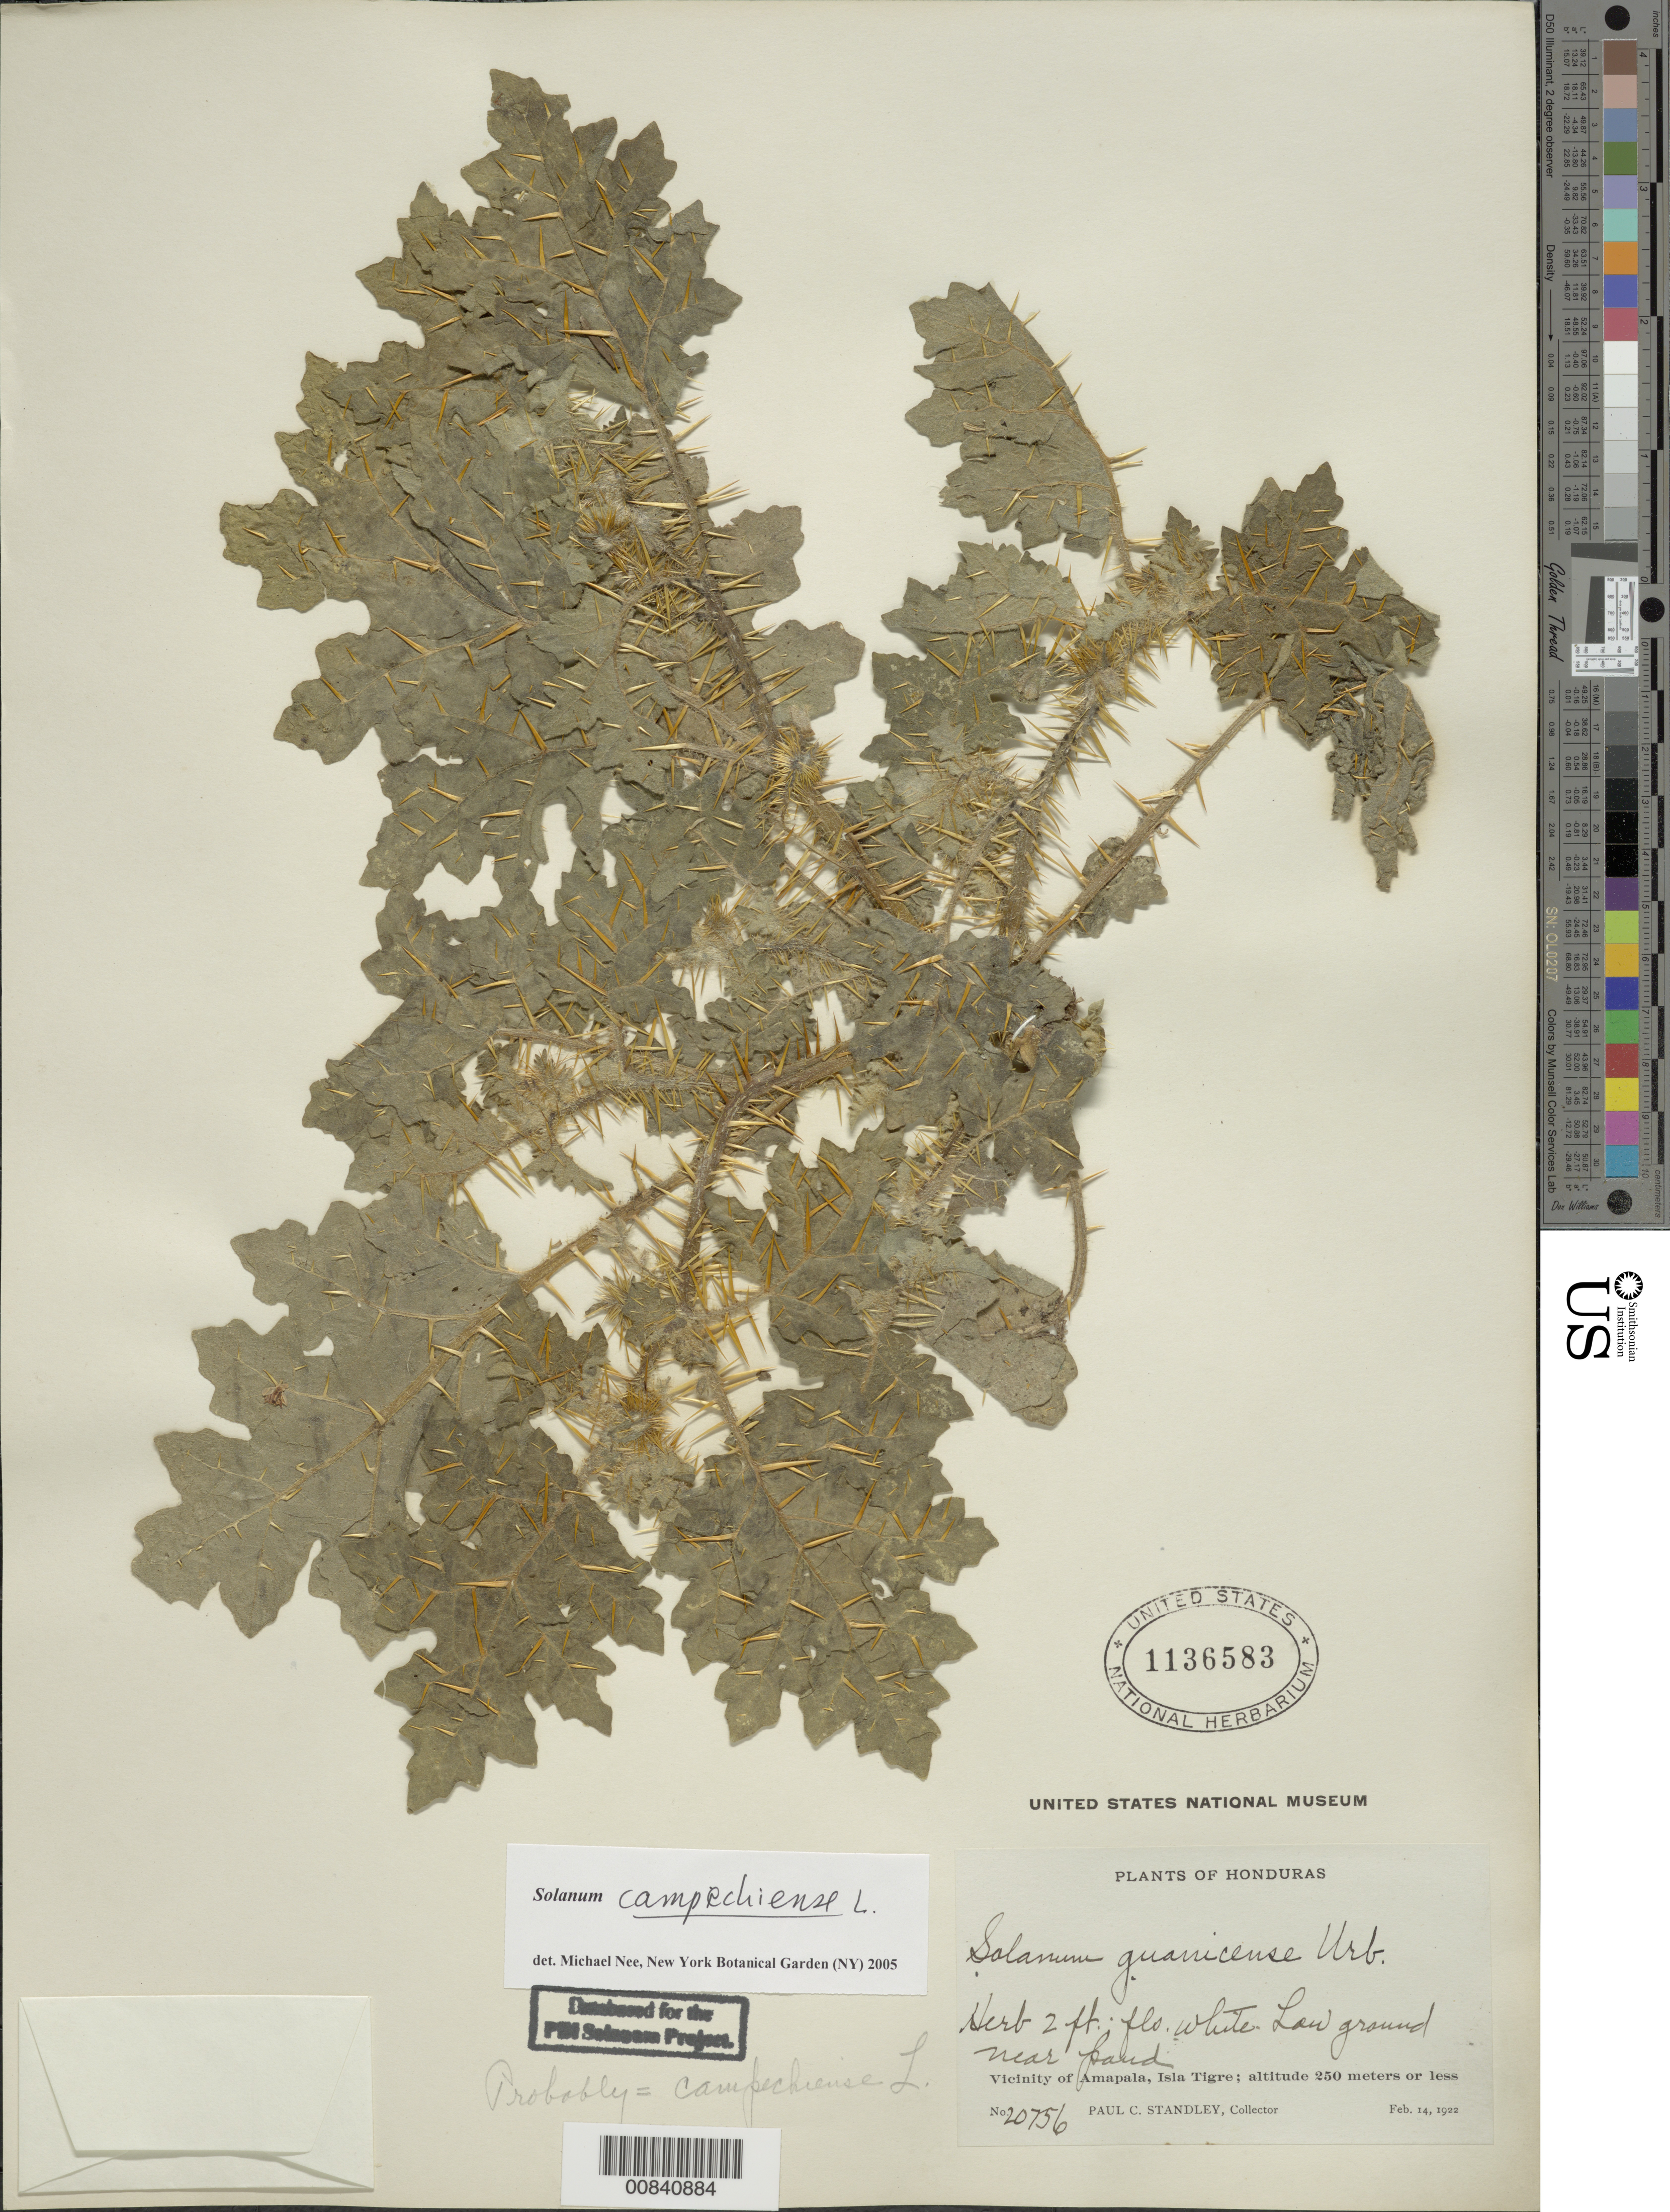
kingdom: Plantae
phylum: Tracheophyta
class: Magnoliopsida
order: Solanales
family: Solanaceae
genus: Solanum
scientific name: Solanum campechiense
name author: L.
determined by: Nee, Michael H.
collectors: P. C. Standley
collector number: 20756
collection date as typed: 14 Feb 1922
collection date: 1922-02-14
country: Honduras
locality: Vicinity of Amapala, Isla Tigre.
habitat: Low ground, near pond.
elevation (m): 250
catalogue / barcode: US 1136583